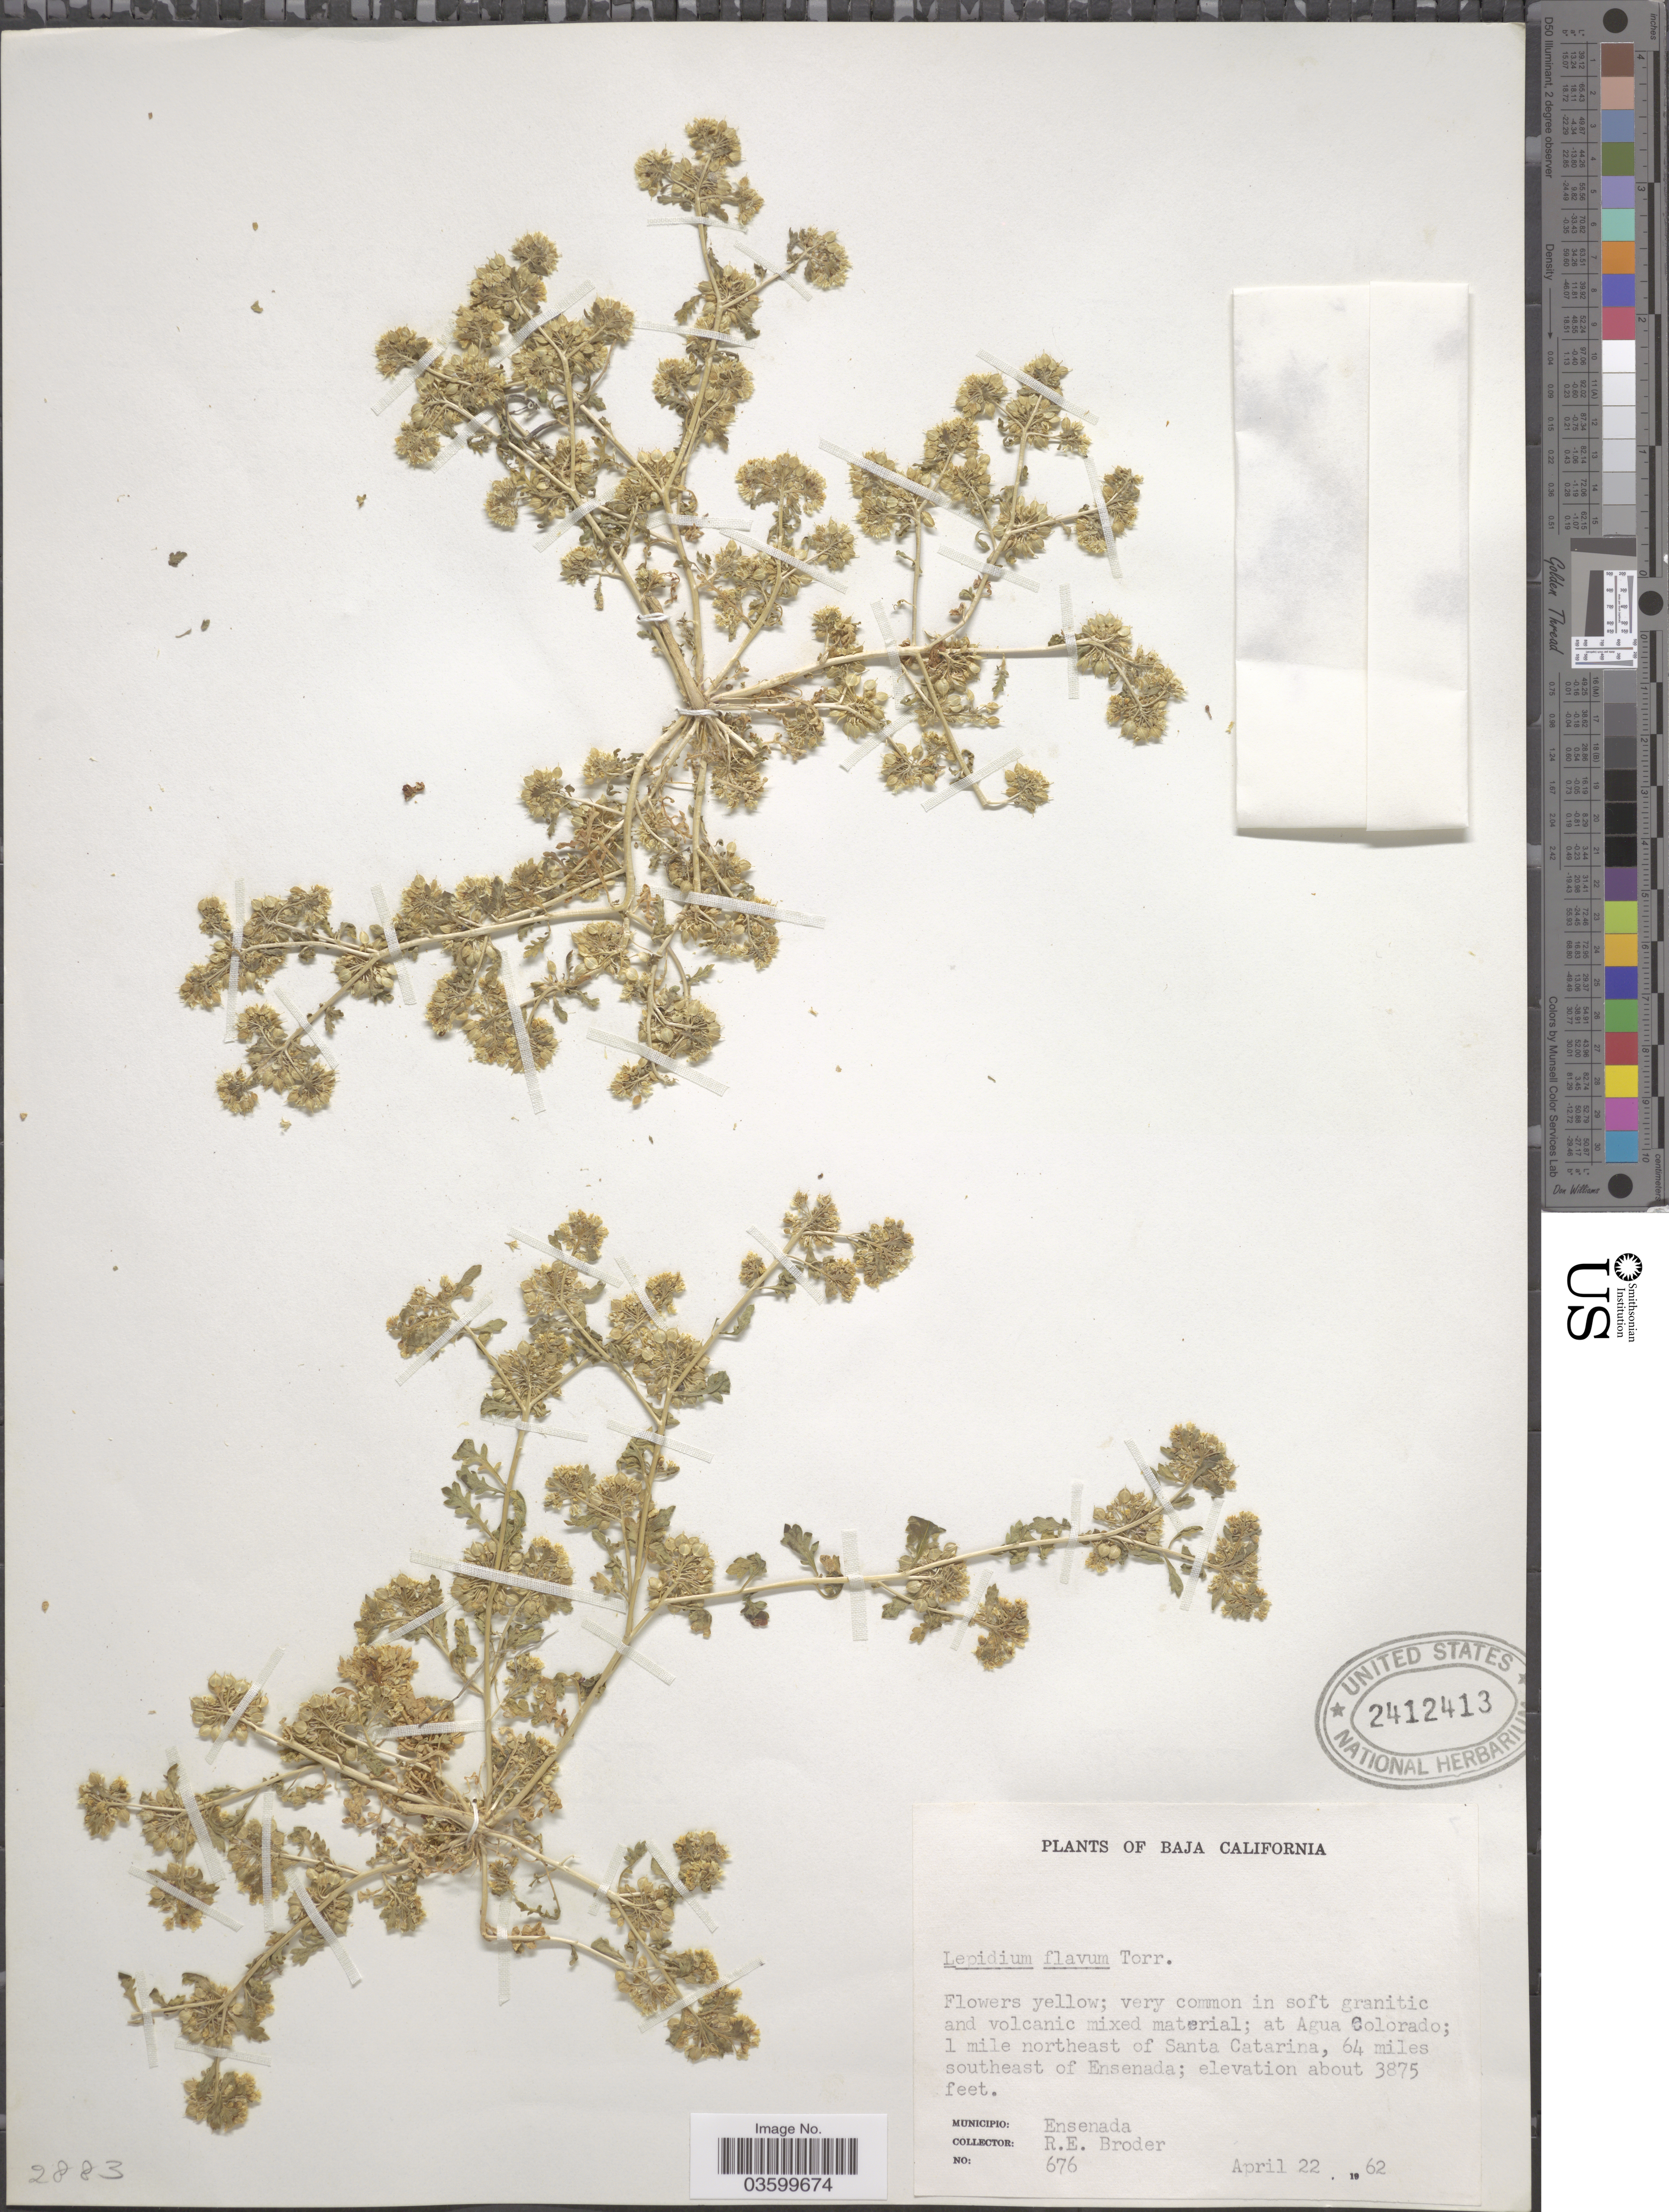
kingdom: Plantae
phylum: Tracheophyta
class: Magnoliopsida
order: Brassicales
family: Brassicaceae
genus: Lepidium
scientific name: Lepidium flavum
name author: Torr.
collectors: R. Broder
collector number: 676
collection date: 1962-04-22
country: Mexico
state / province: Baja California Norte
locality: Agua Colorado; 1 mile northeast of Santa Catarina, 64 miles southeast of Ensenada. Municipio: Ensenada.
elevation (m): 1181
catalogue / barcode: US 2412413